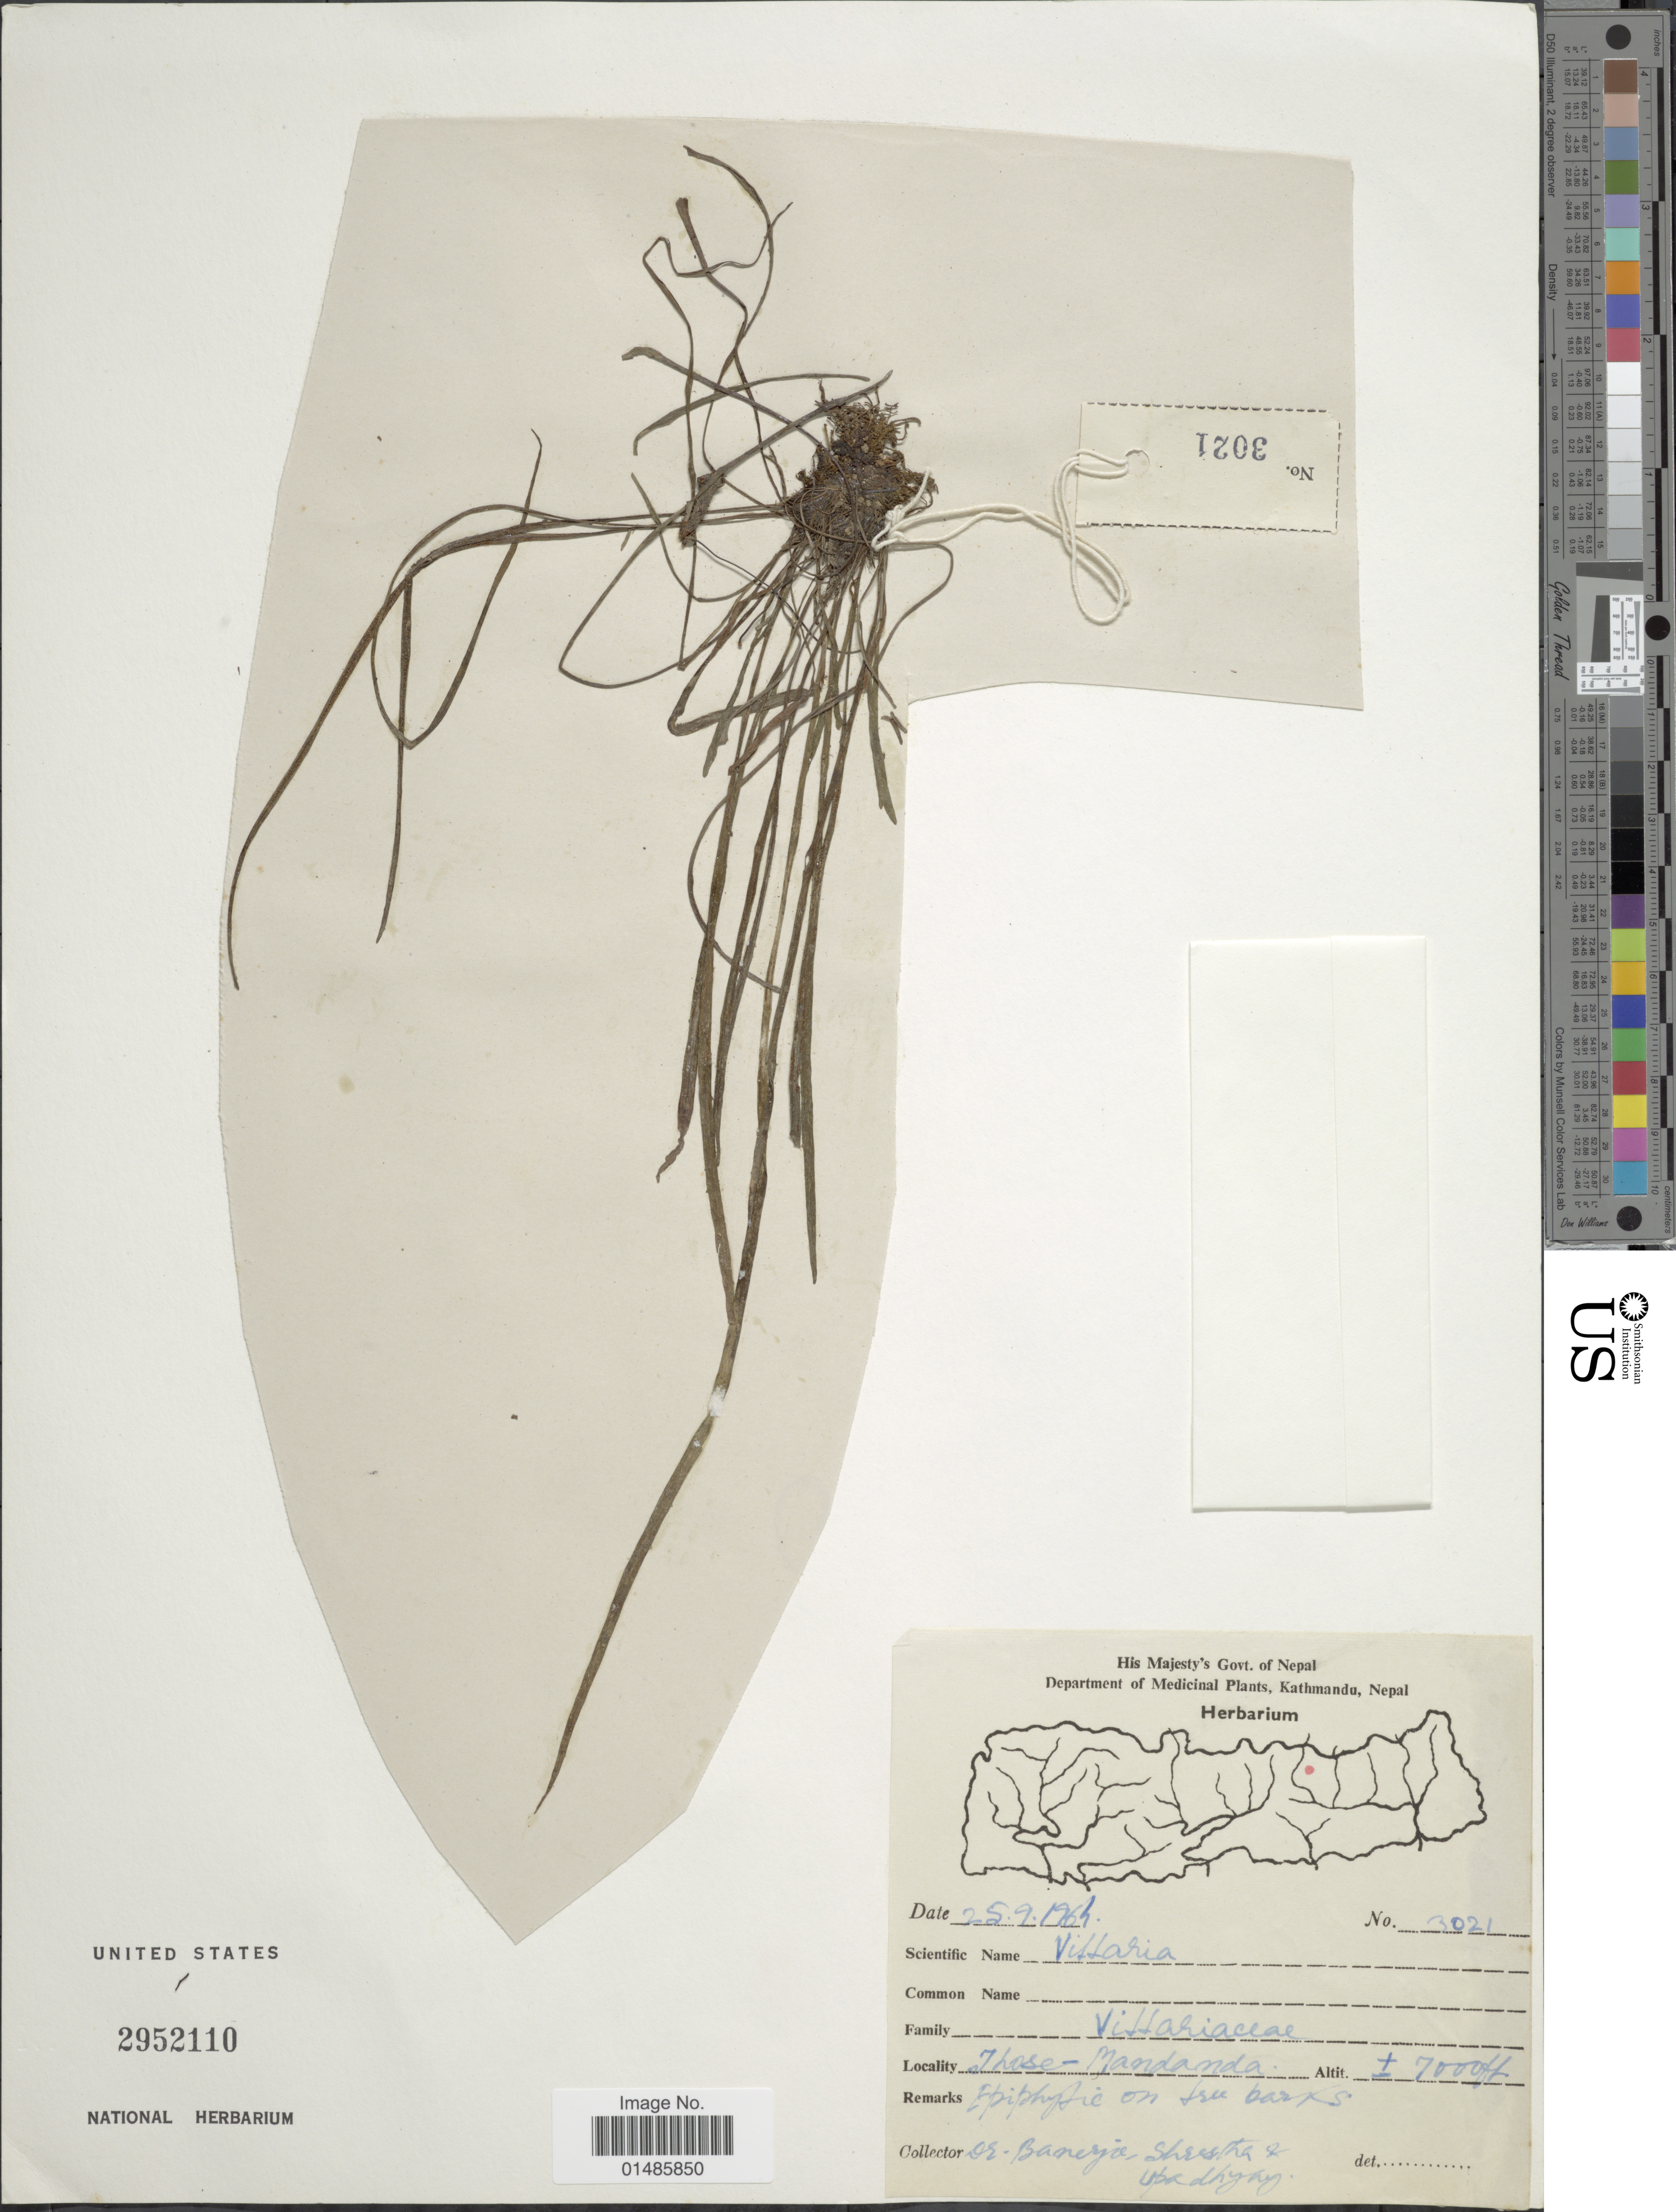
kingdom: Plantae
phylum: Tracheophyta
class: Polypodiopsida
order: Polypodiales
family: Pteridaceae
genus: Haplopteris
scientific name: Haplopteris sp.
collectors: -. Banerjee, -. Shrestha & Upadhyay, --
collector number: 3021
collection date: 1964-09-25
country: Nepal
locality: Department of Medicinal Plants, Kathmandu. Ihose-Mandanda.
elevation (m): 2134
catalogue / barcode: US 2952110